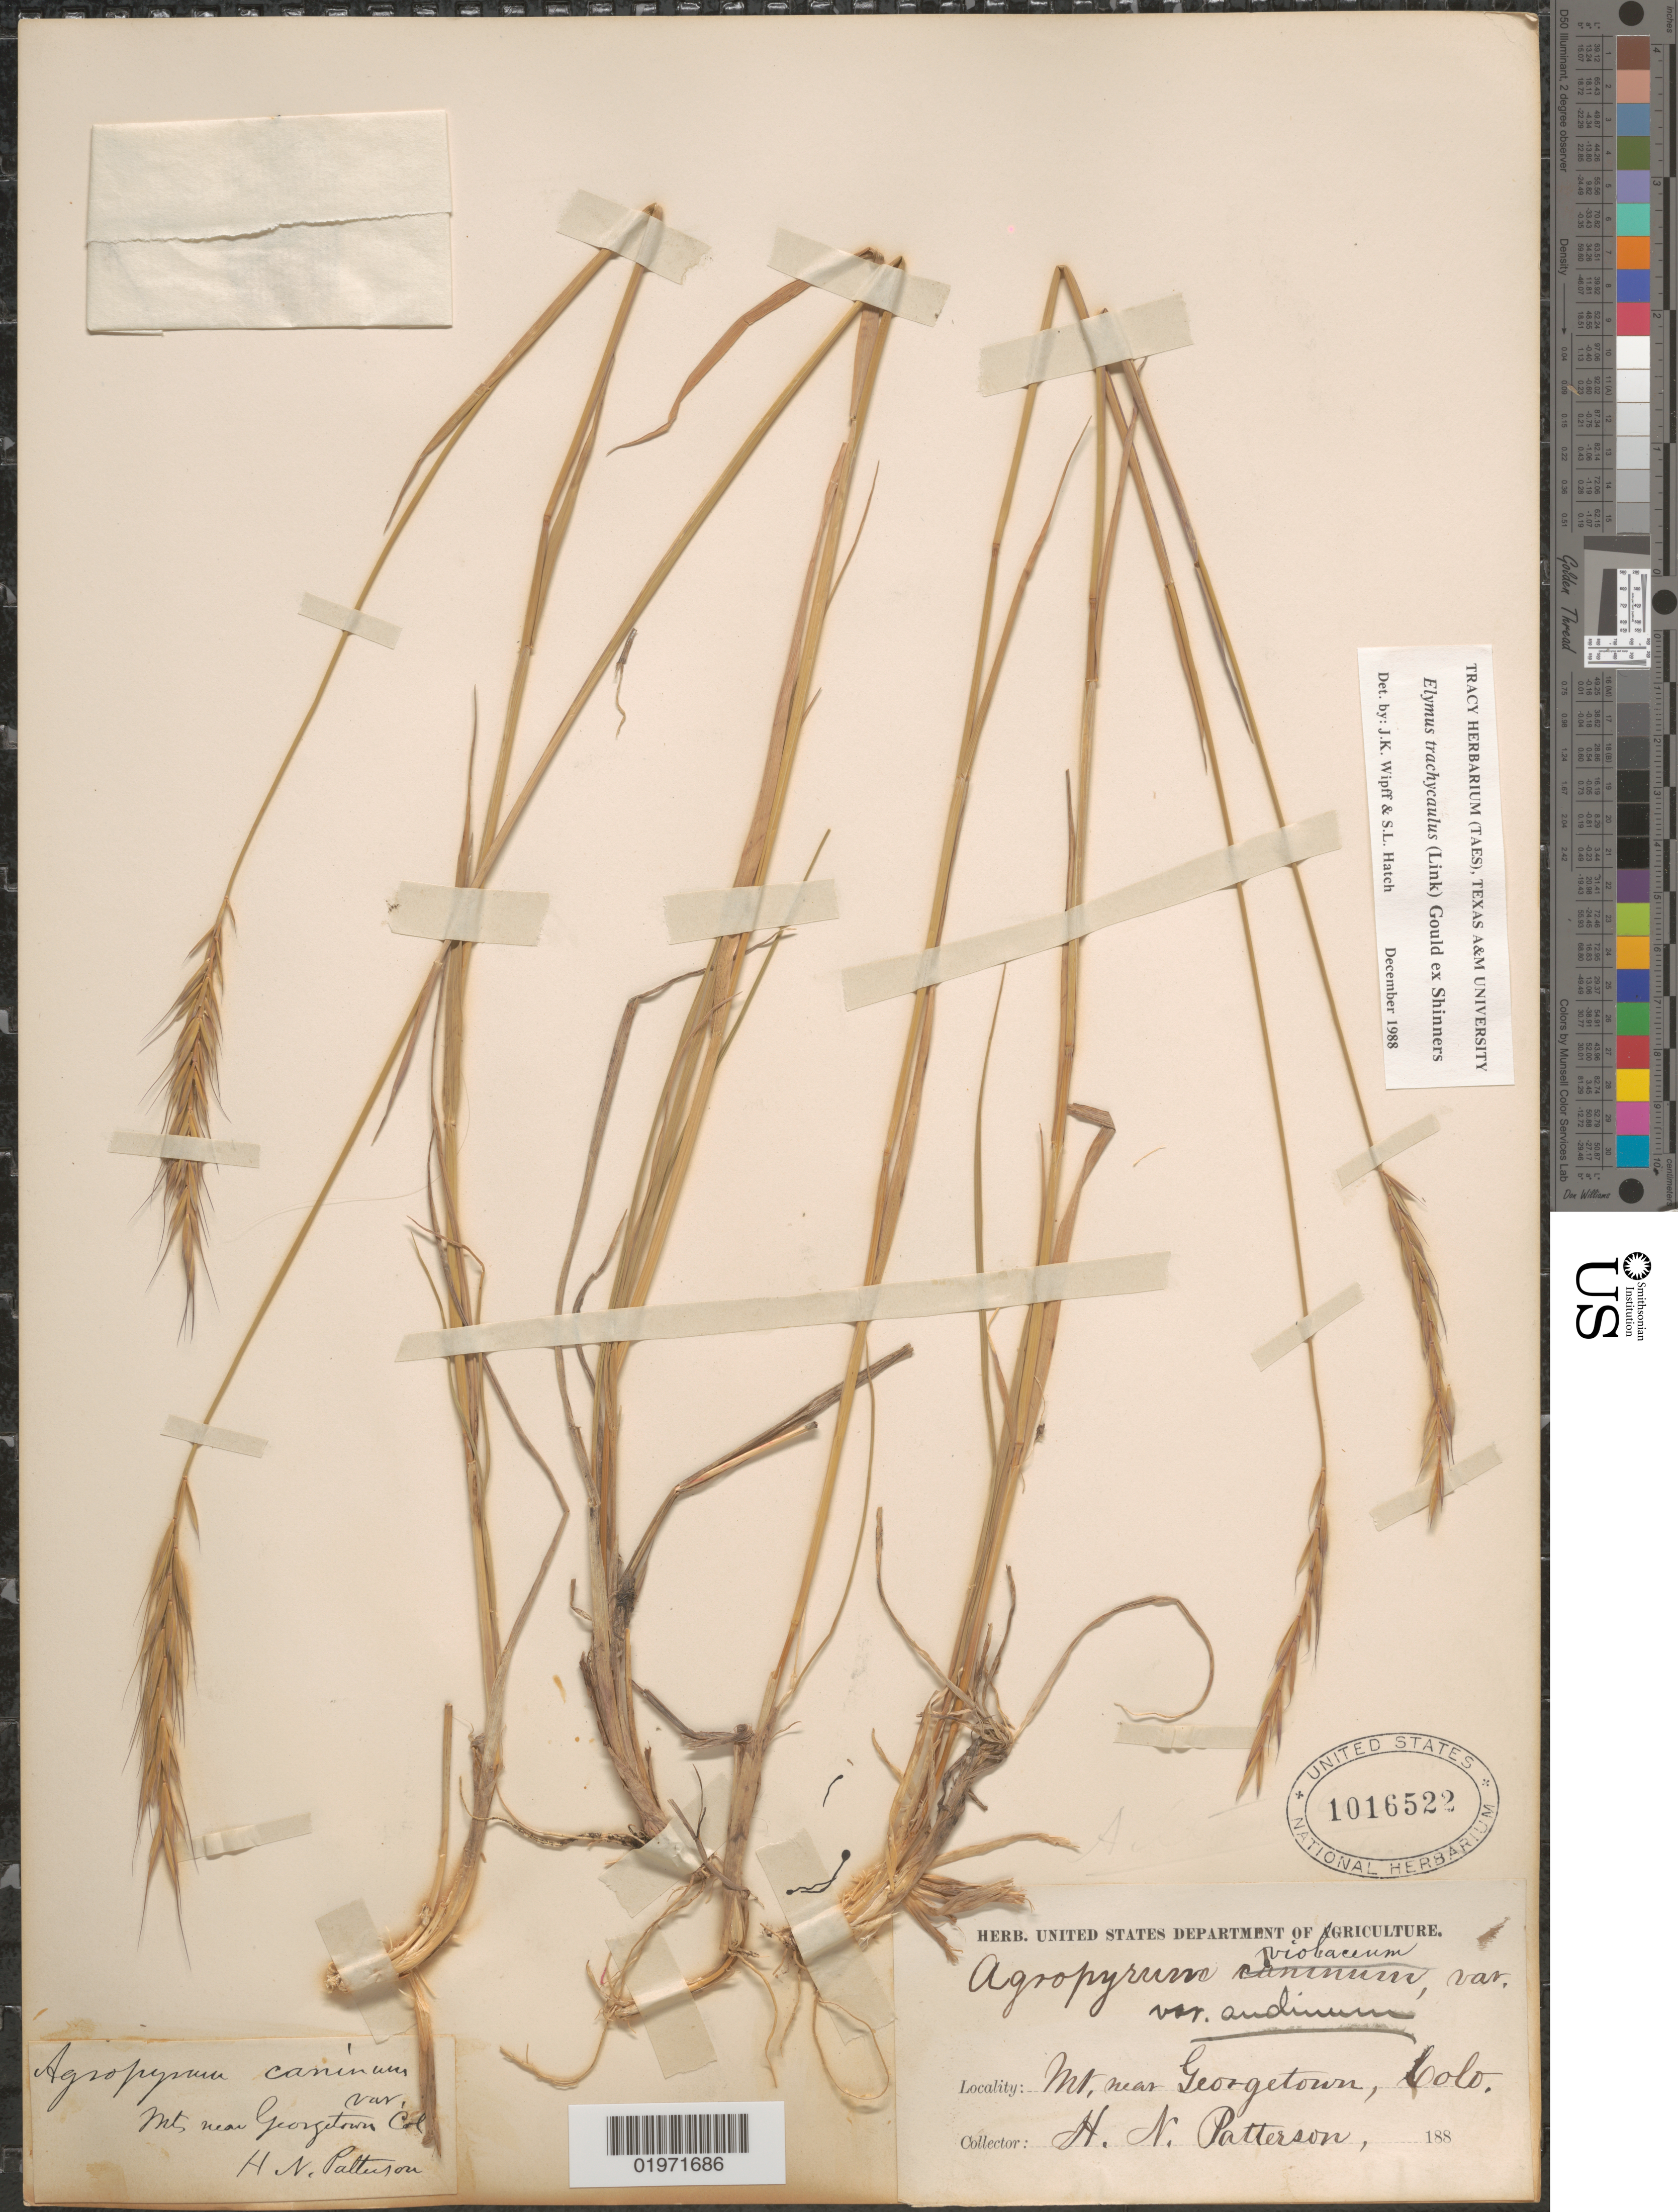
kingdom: Plantae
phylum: Tracheophyta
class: Liliopsida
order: Poales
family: Poaceae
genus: Elymus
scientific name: Elymus trachycaulus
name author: (Link) Gould ex Shinners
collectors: H. N. Patterson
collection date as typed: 188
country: United States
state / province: Colorado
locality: Mt. near Georgetown.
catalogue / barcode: US 1016522